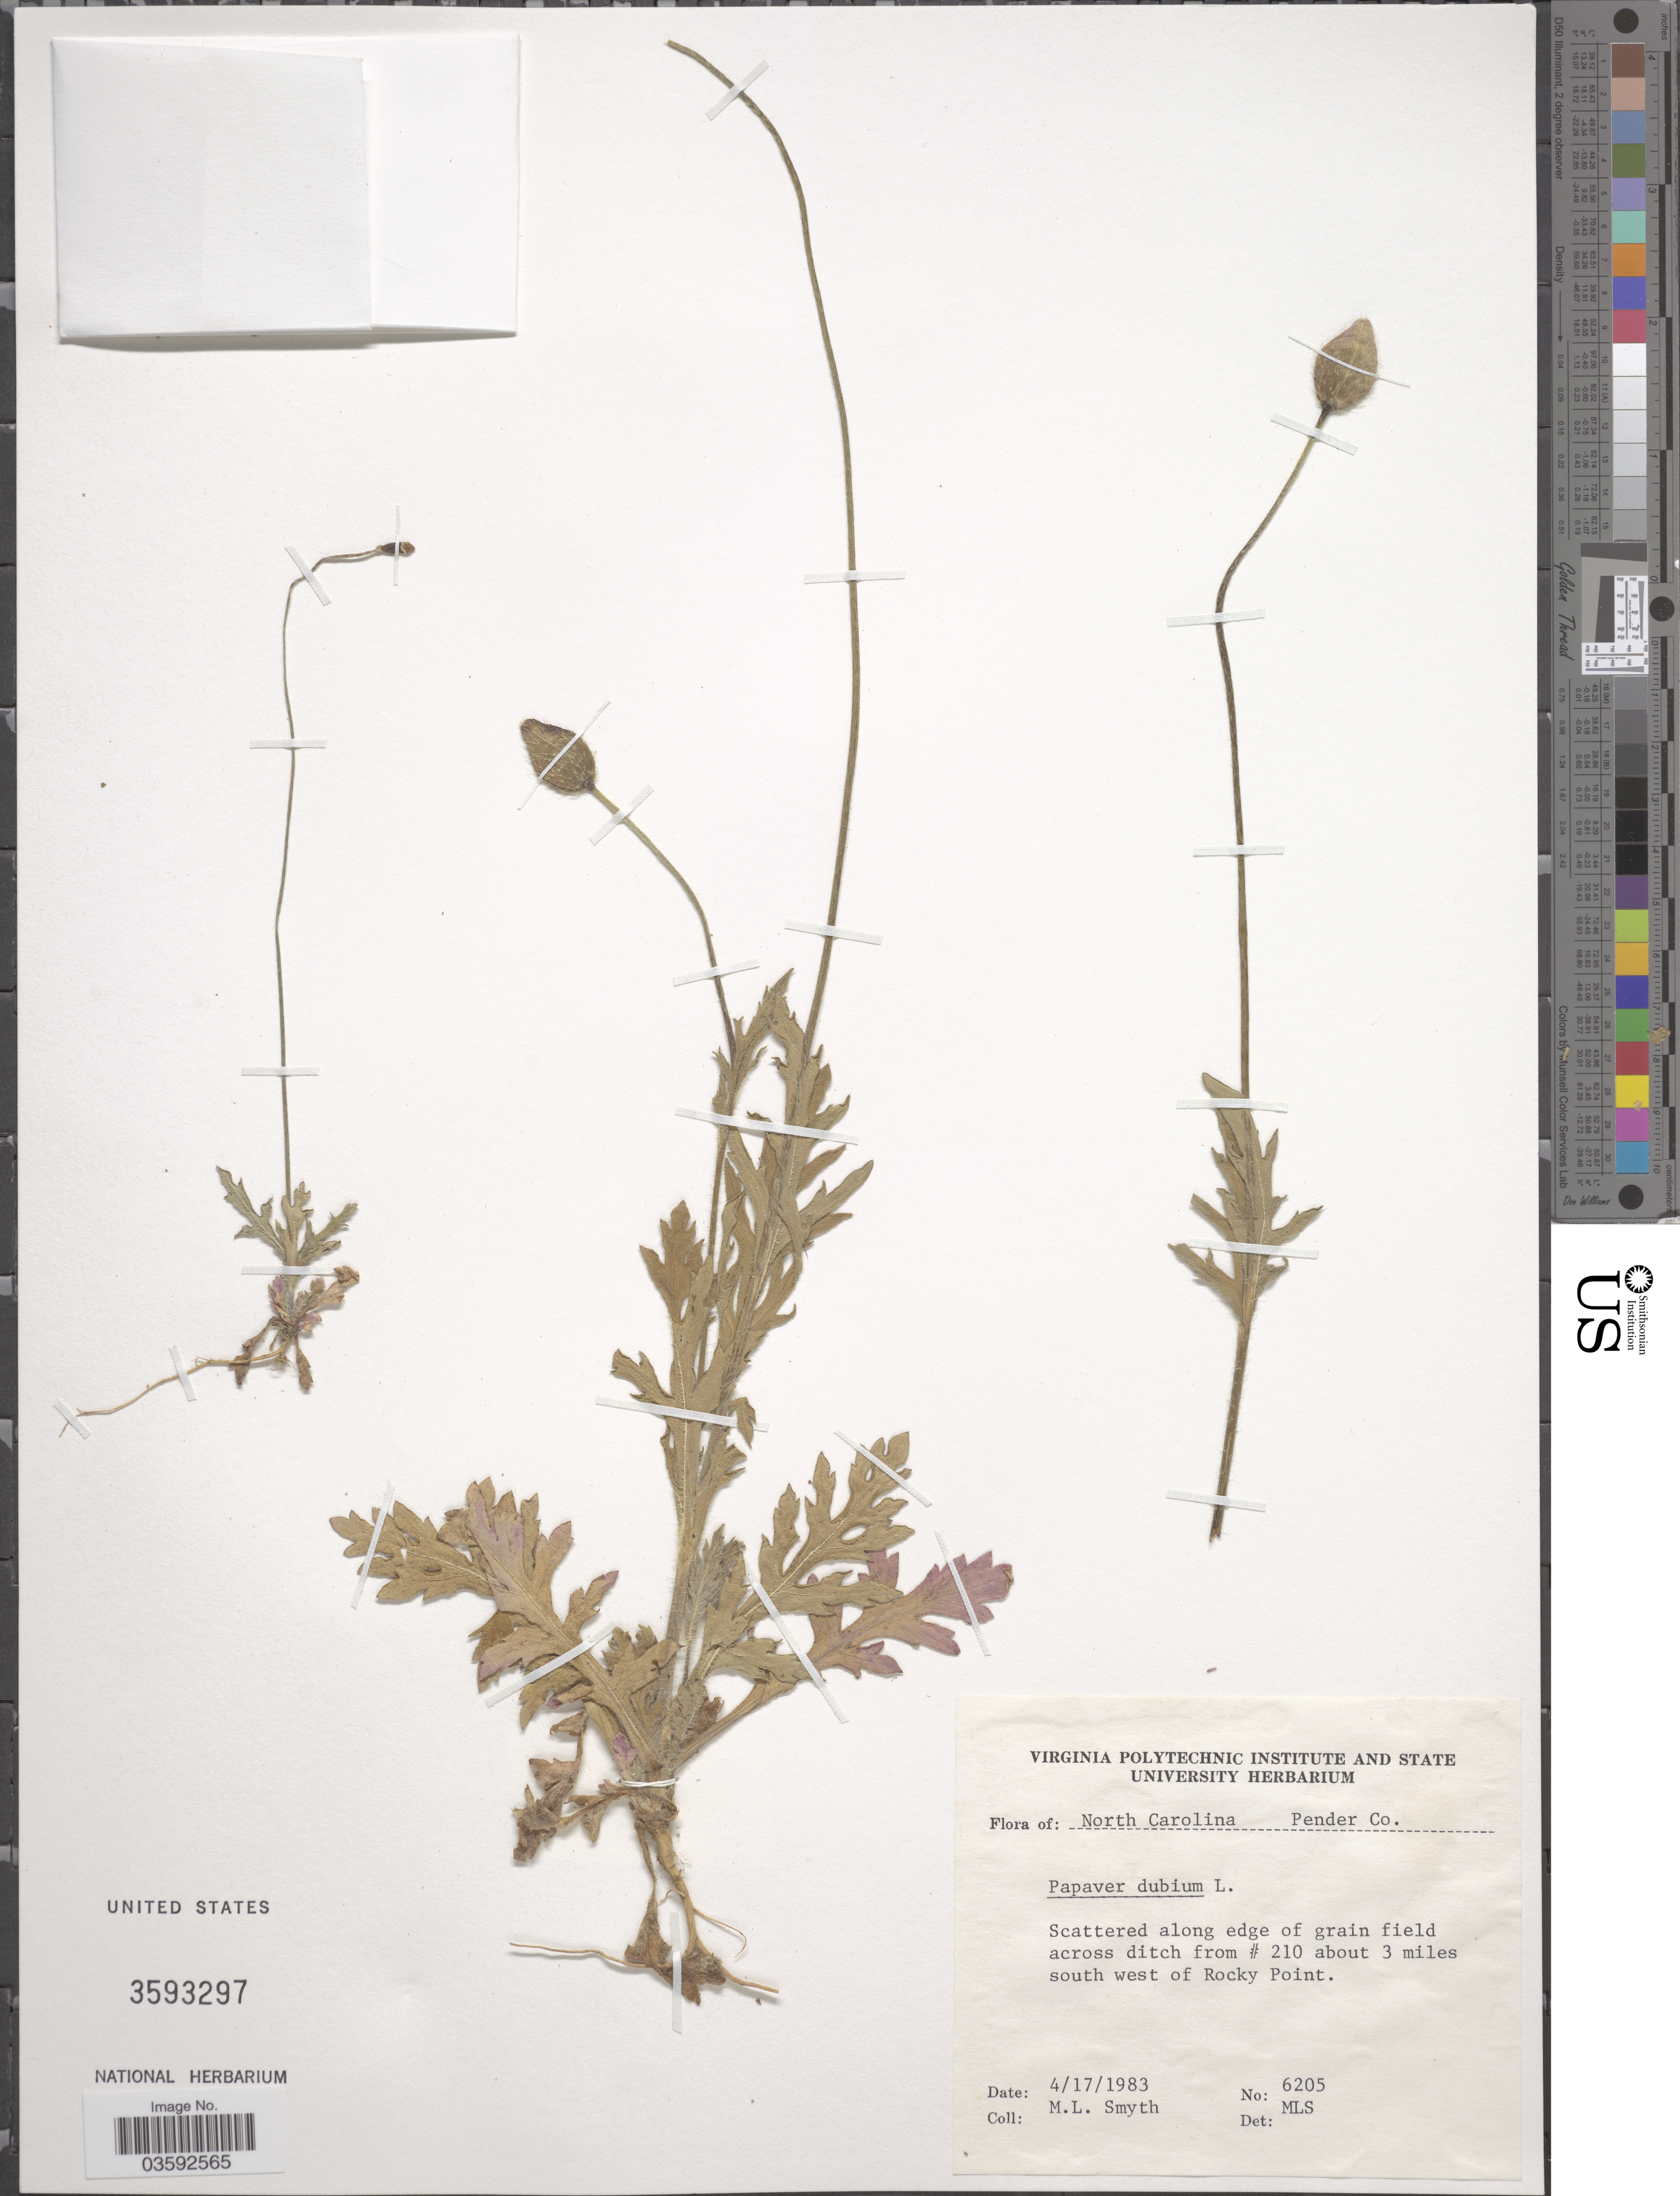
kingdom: Plantae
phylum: Tracheophyta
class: Magnoliopsida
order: Ranunculales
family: Papaveraceae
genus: Papaver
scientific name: Papaver dubium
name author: L.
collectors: M. Smyth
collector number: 6205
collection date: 1983-04-17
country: United States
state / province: North Carolina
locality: Pender Co. Across ditch from #210 about 3 miles south west of Rocky Point.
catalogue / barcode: US 3593297